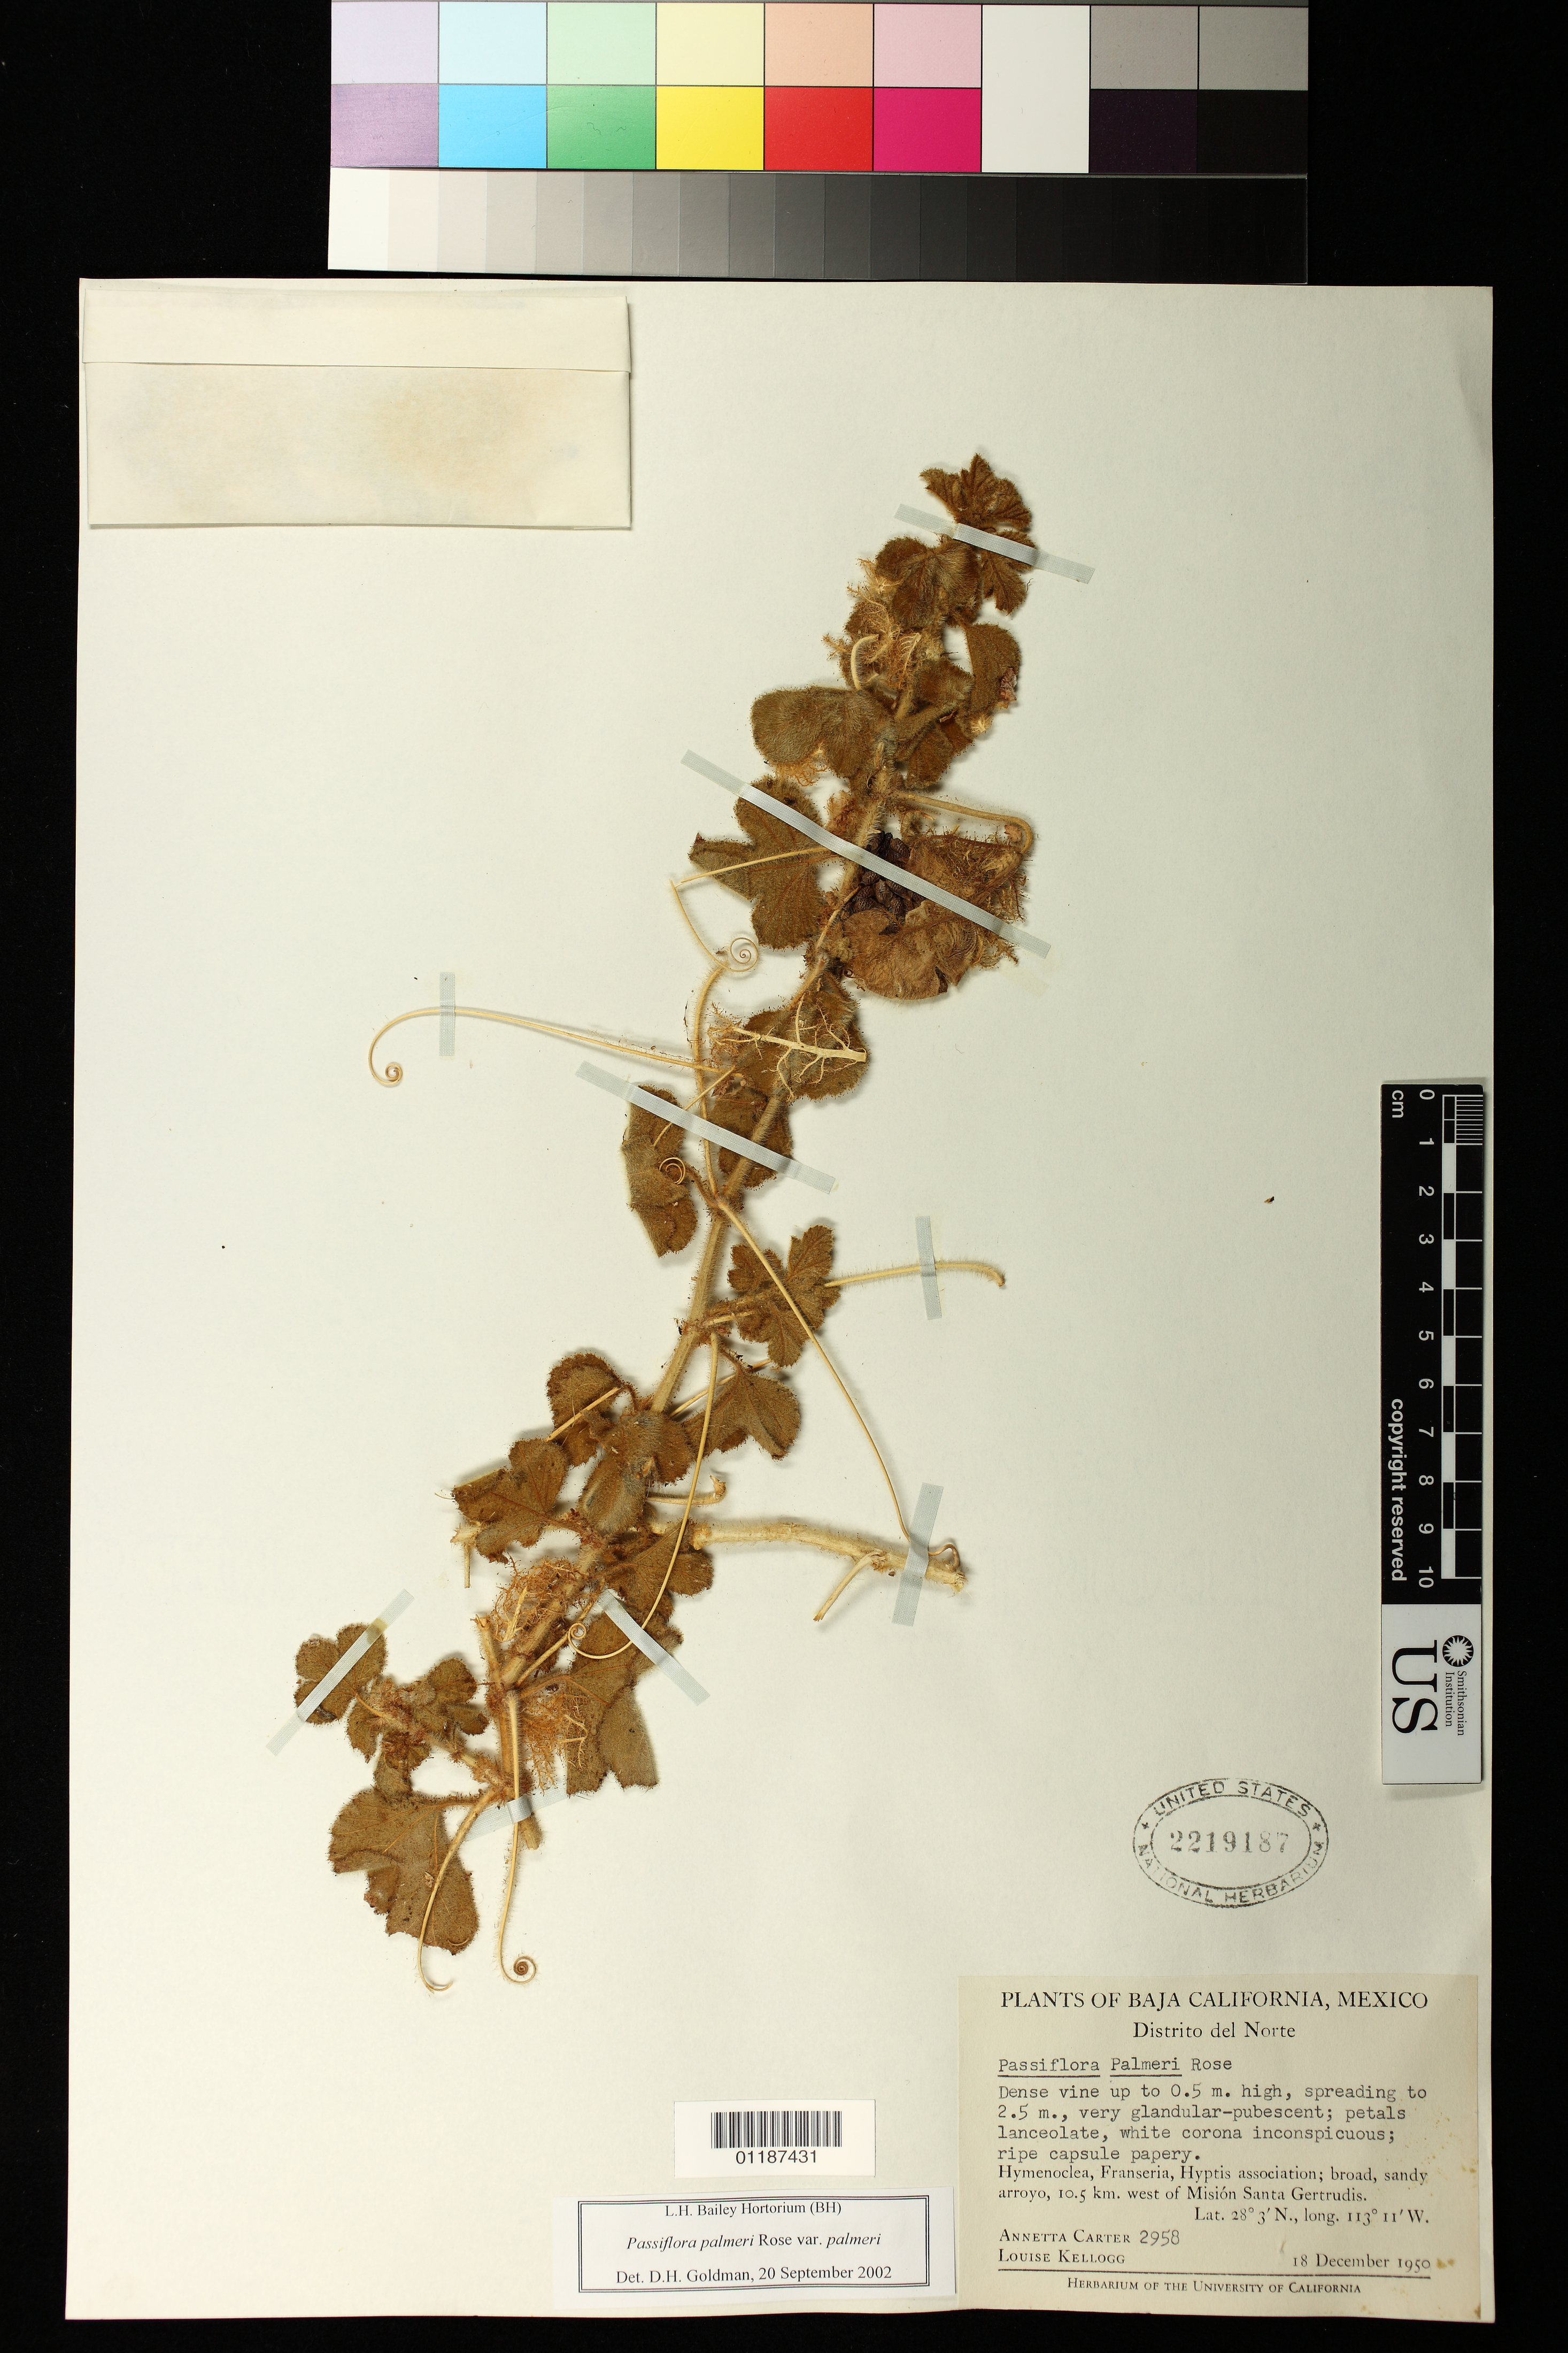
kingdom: Plantae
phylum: Tracheophyta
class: Magnoliopsida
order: Malpighiales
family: Passifloraceae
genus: Passiflora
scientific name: Passiflora palmeri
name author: Rose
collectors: A. M. Carter & L. Kellogg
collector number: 2958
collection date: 1950-12-18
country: Mexico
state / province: Baja California Norte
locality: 10.5 km west of Mision Santa Gertrudis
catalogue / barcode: US 2219187